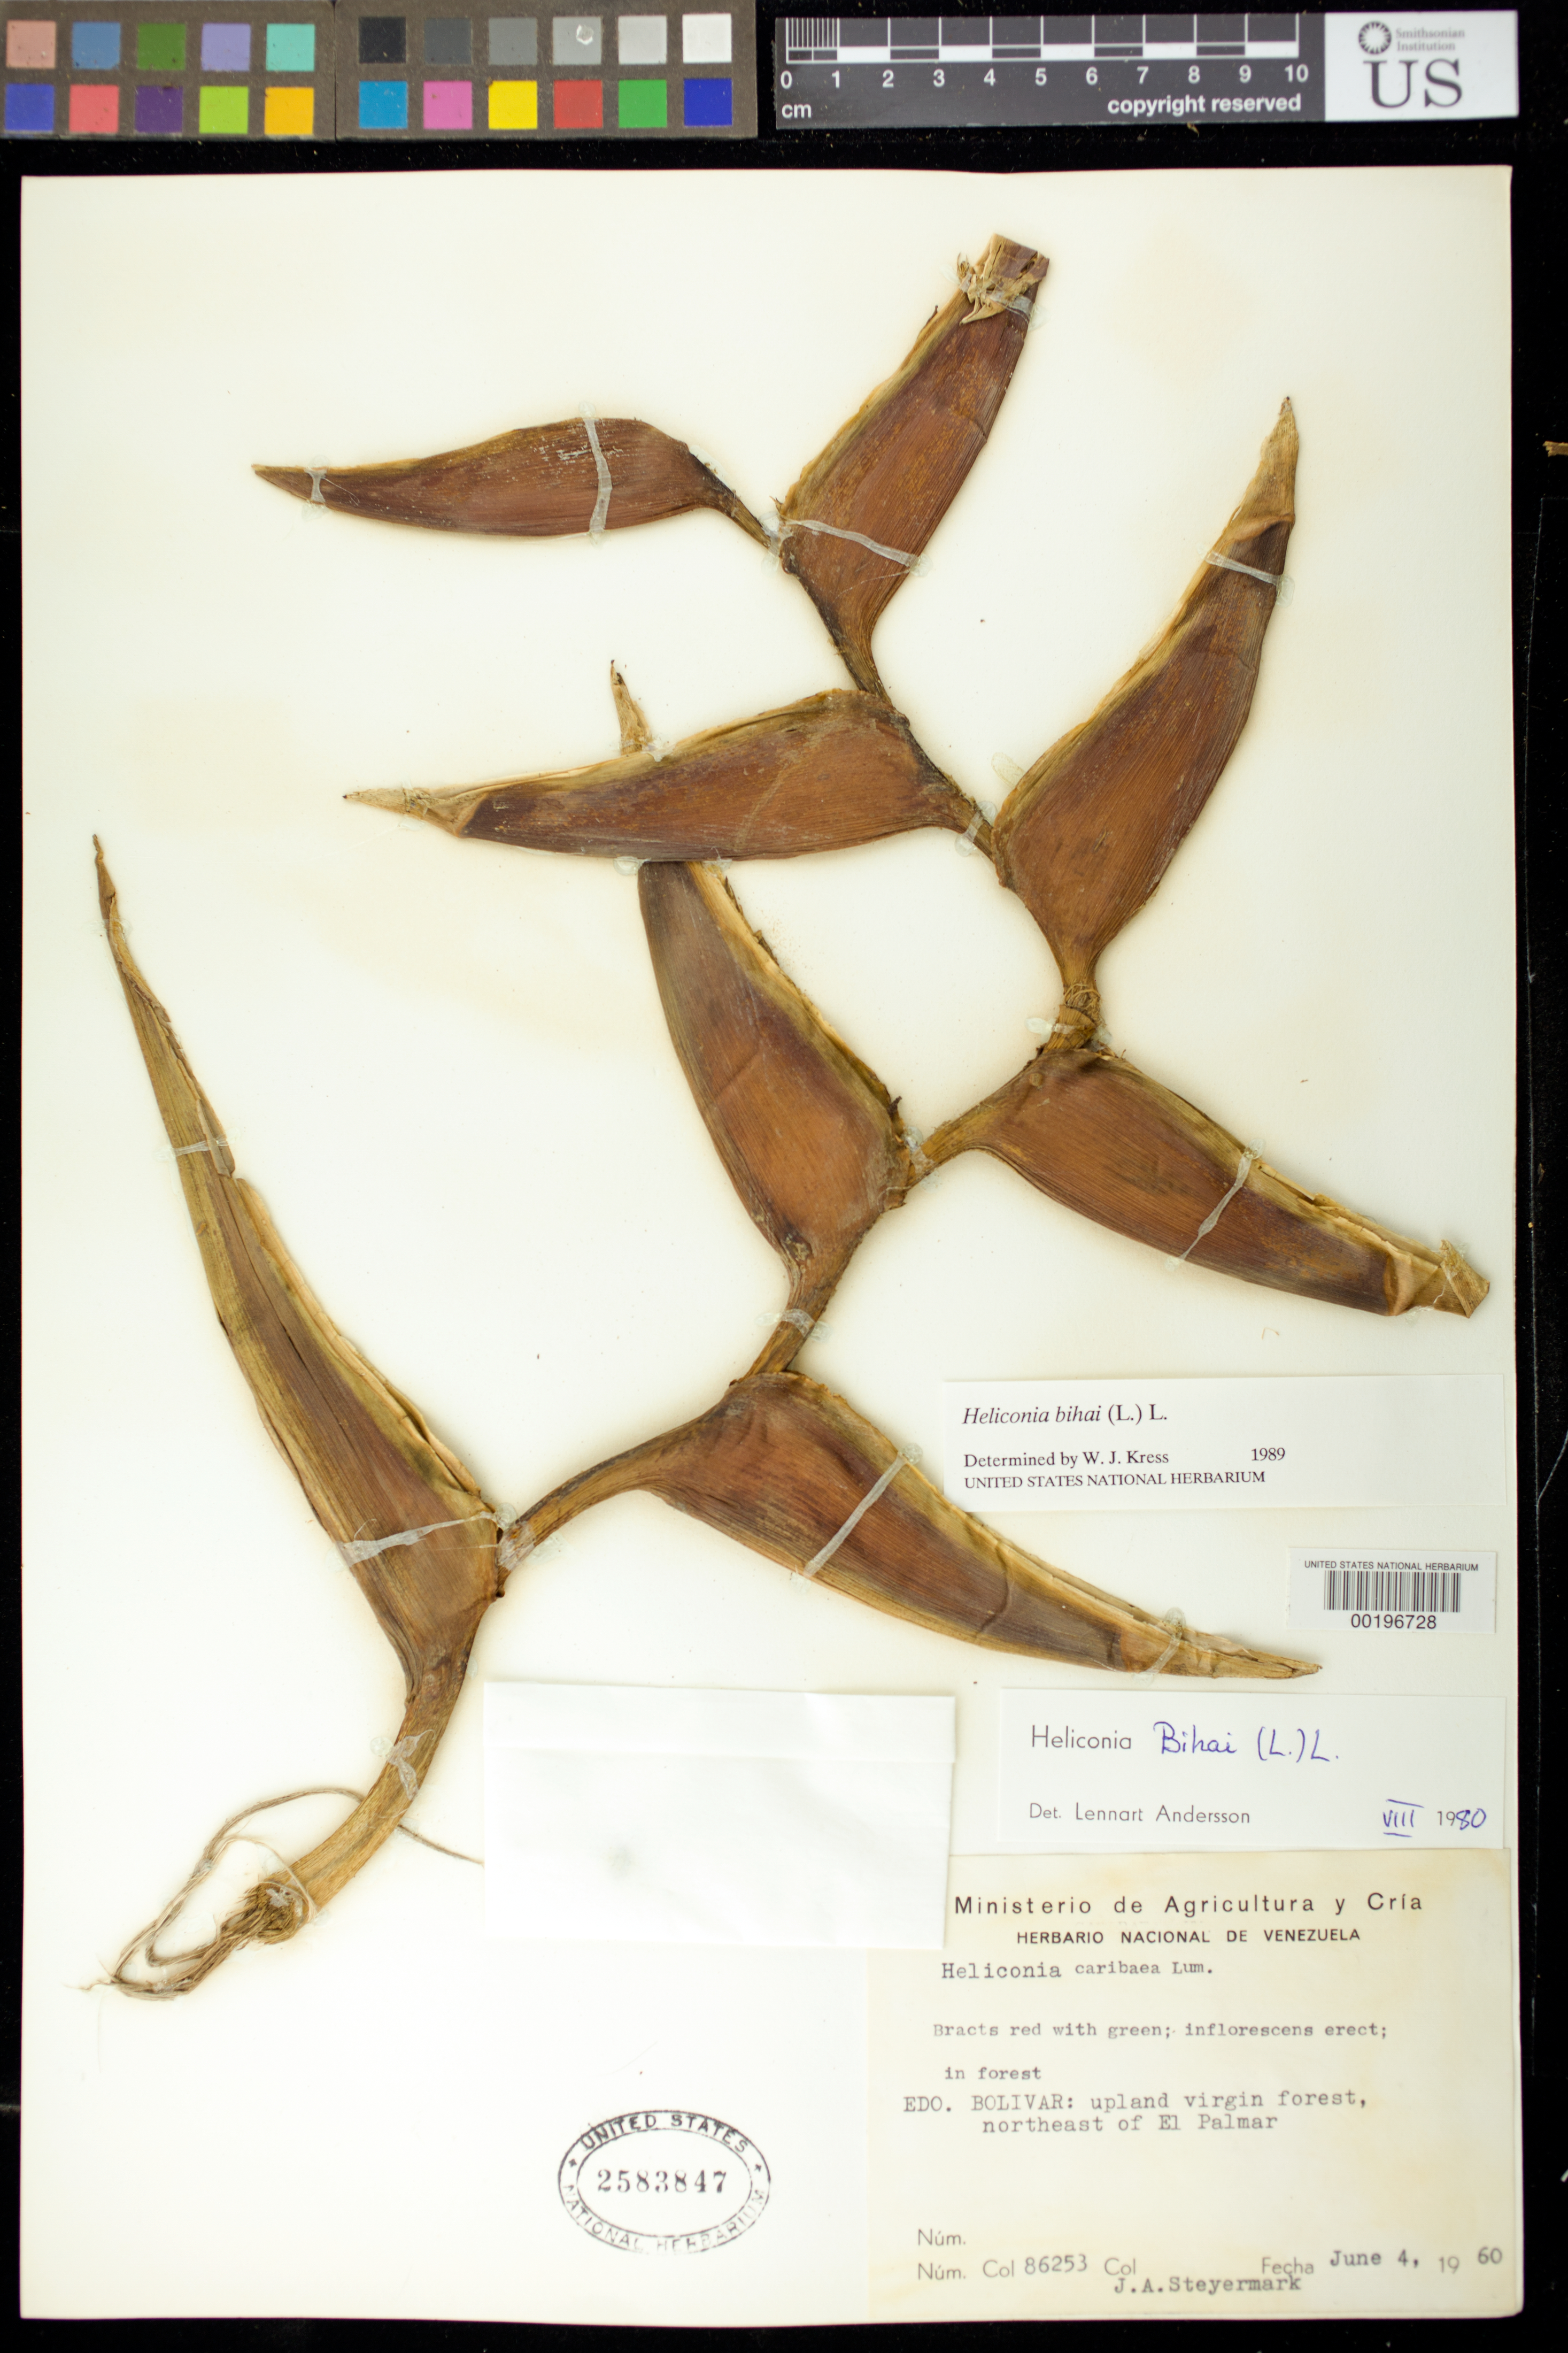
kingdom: Plantae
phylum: Tracheophyta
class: Liliopsida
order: Zingiberales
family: Heliconiaceae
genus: Heliconia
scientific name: Heliconia bihai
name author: (L.) L.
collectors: J. Steyermark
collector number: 86253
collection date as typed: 04 Jun 1960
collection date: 1960-06-04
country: Venezuela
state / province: Bolivar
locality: Upland virgin forest, ne of el palmar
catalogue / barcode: US 2583847